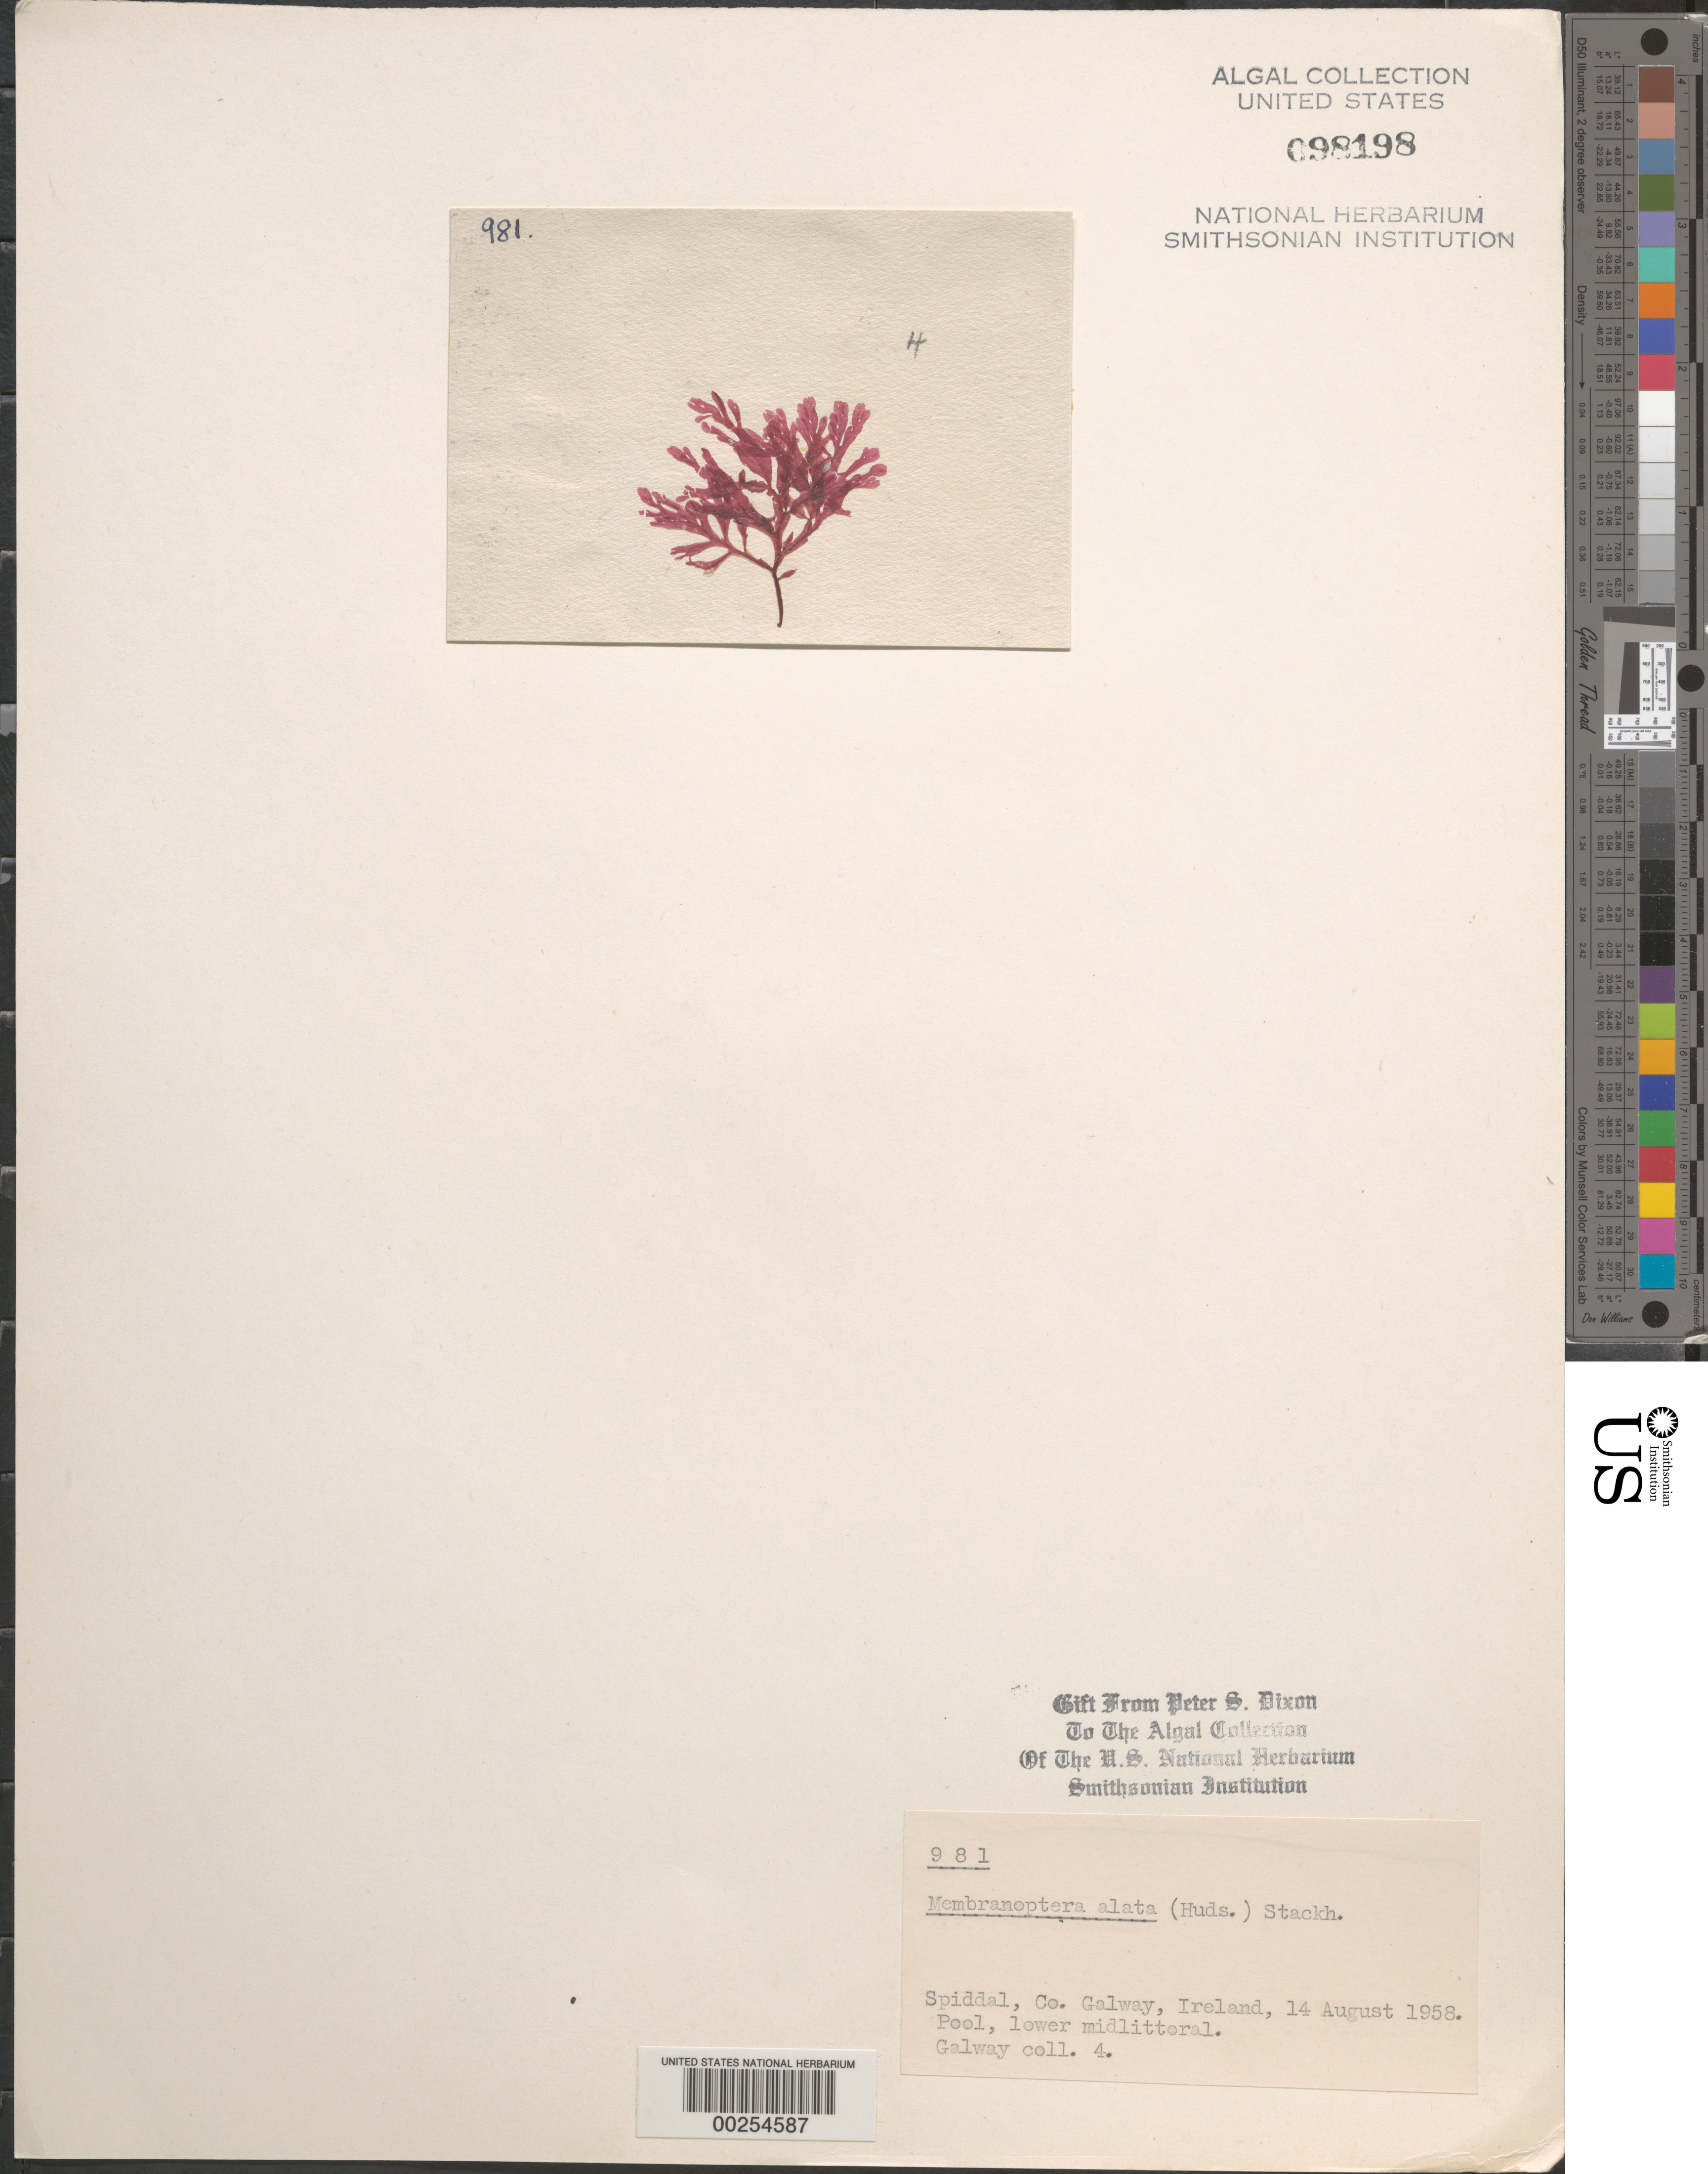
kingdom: Plantae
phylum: Rhodophyta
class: Florideophyceae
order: Ceramiales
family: Delesseriaceae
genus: Membranoptera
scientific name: Membranoptera alata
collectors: P. S. Dixon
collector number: PSD 981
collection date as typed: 14 Aug 1958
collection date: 1958-08-14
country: Ireland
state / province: Connaught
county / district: Galway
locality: Spiddal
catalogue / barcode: US 98198